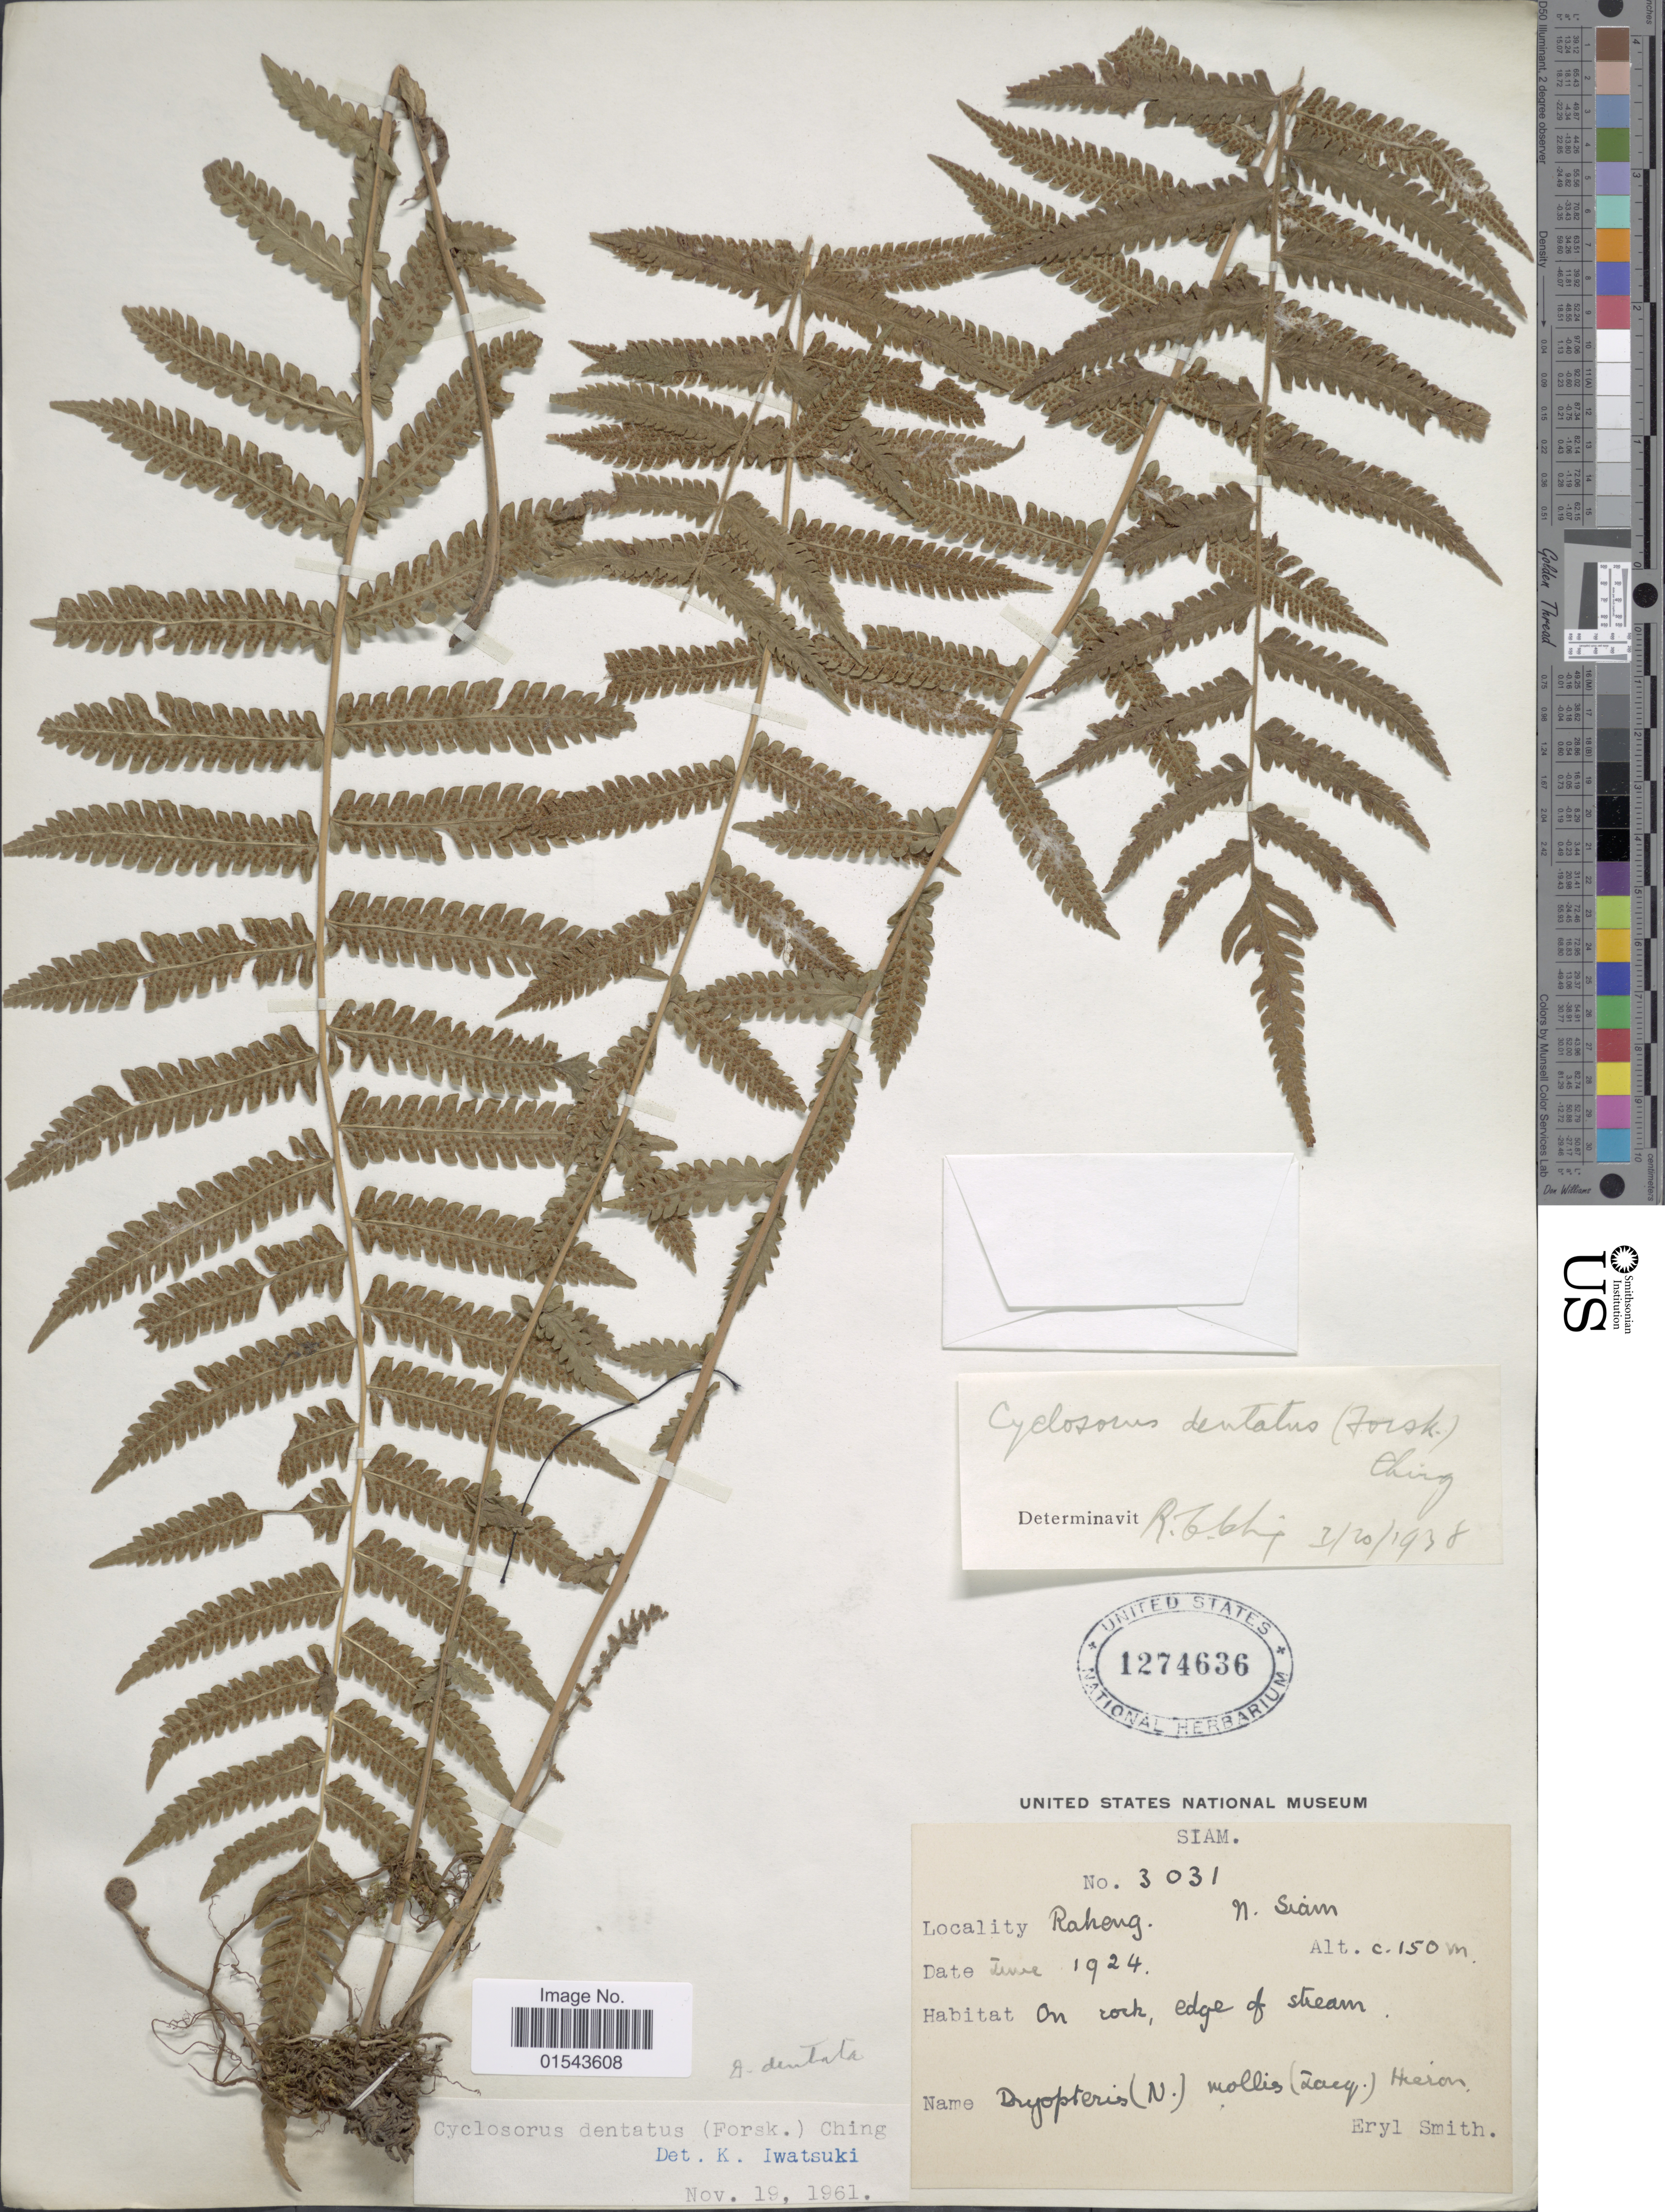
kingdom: Plantae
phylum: Tracheophyta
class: Polypodiopsida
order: Polypodiales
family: Thelypteridaceae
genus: Christella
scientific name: Christella dentata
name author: (Forssk.) Brownsey & Jermy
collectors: C. E. Smith Jr.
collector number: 3031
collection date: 1924-06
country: Thailand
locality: Siam, N. Siam, Rahong.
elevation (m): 150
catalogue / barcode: US 1274636